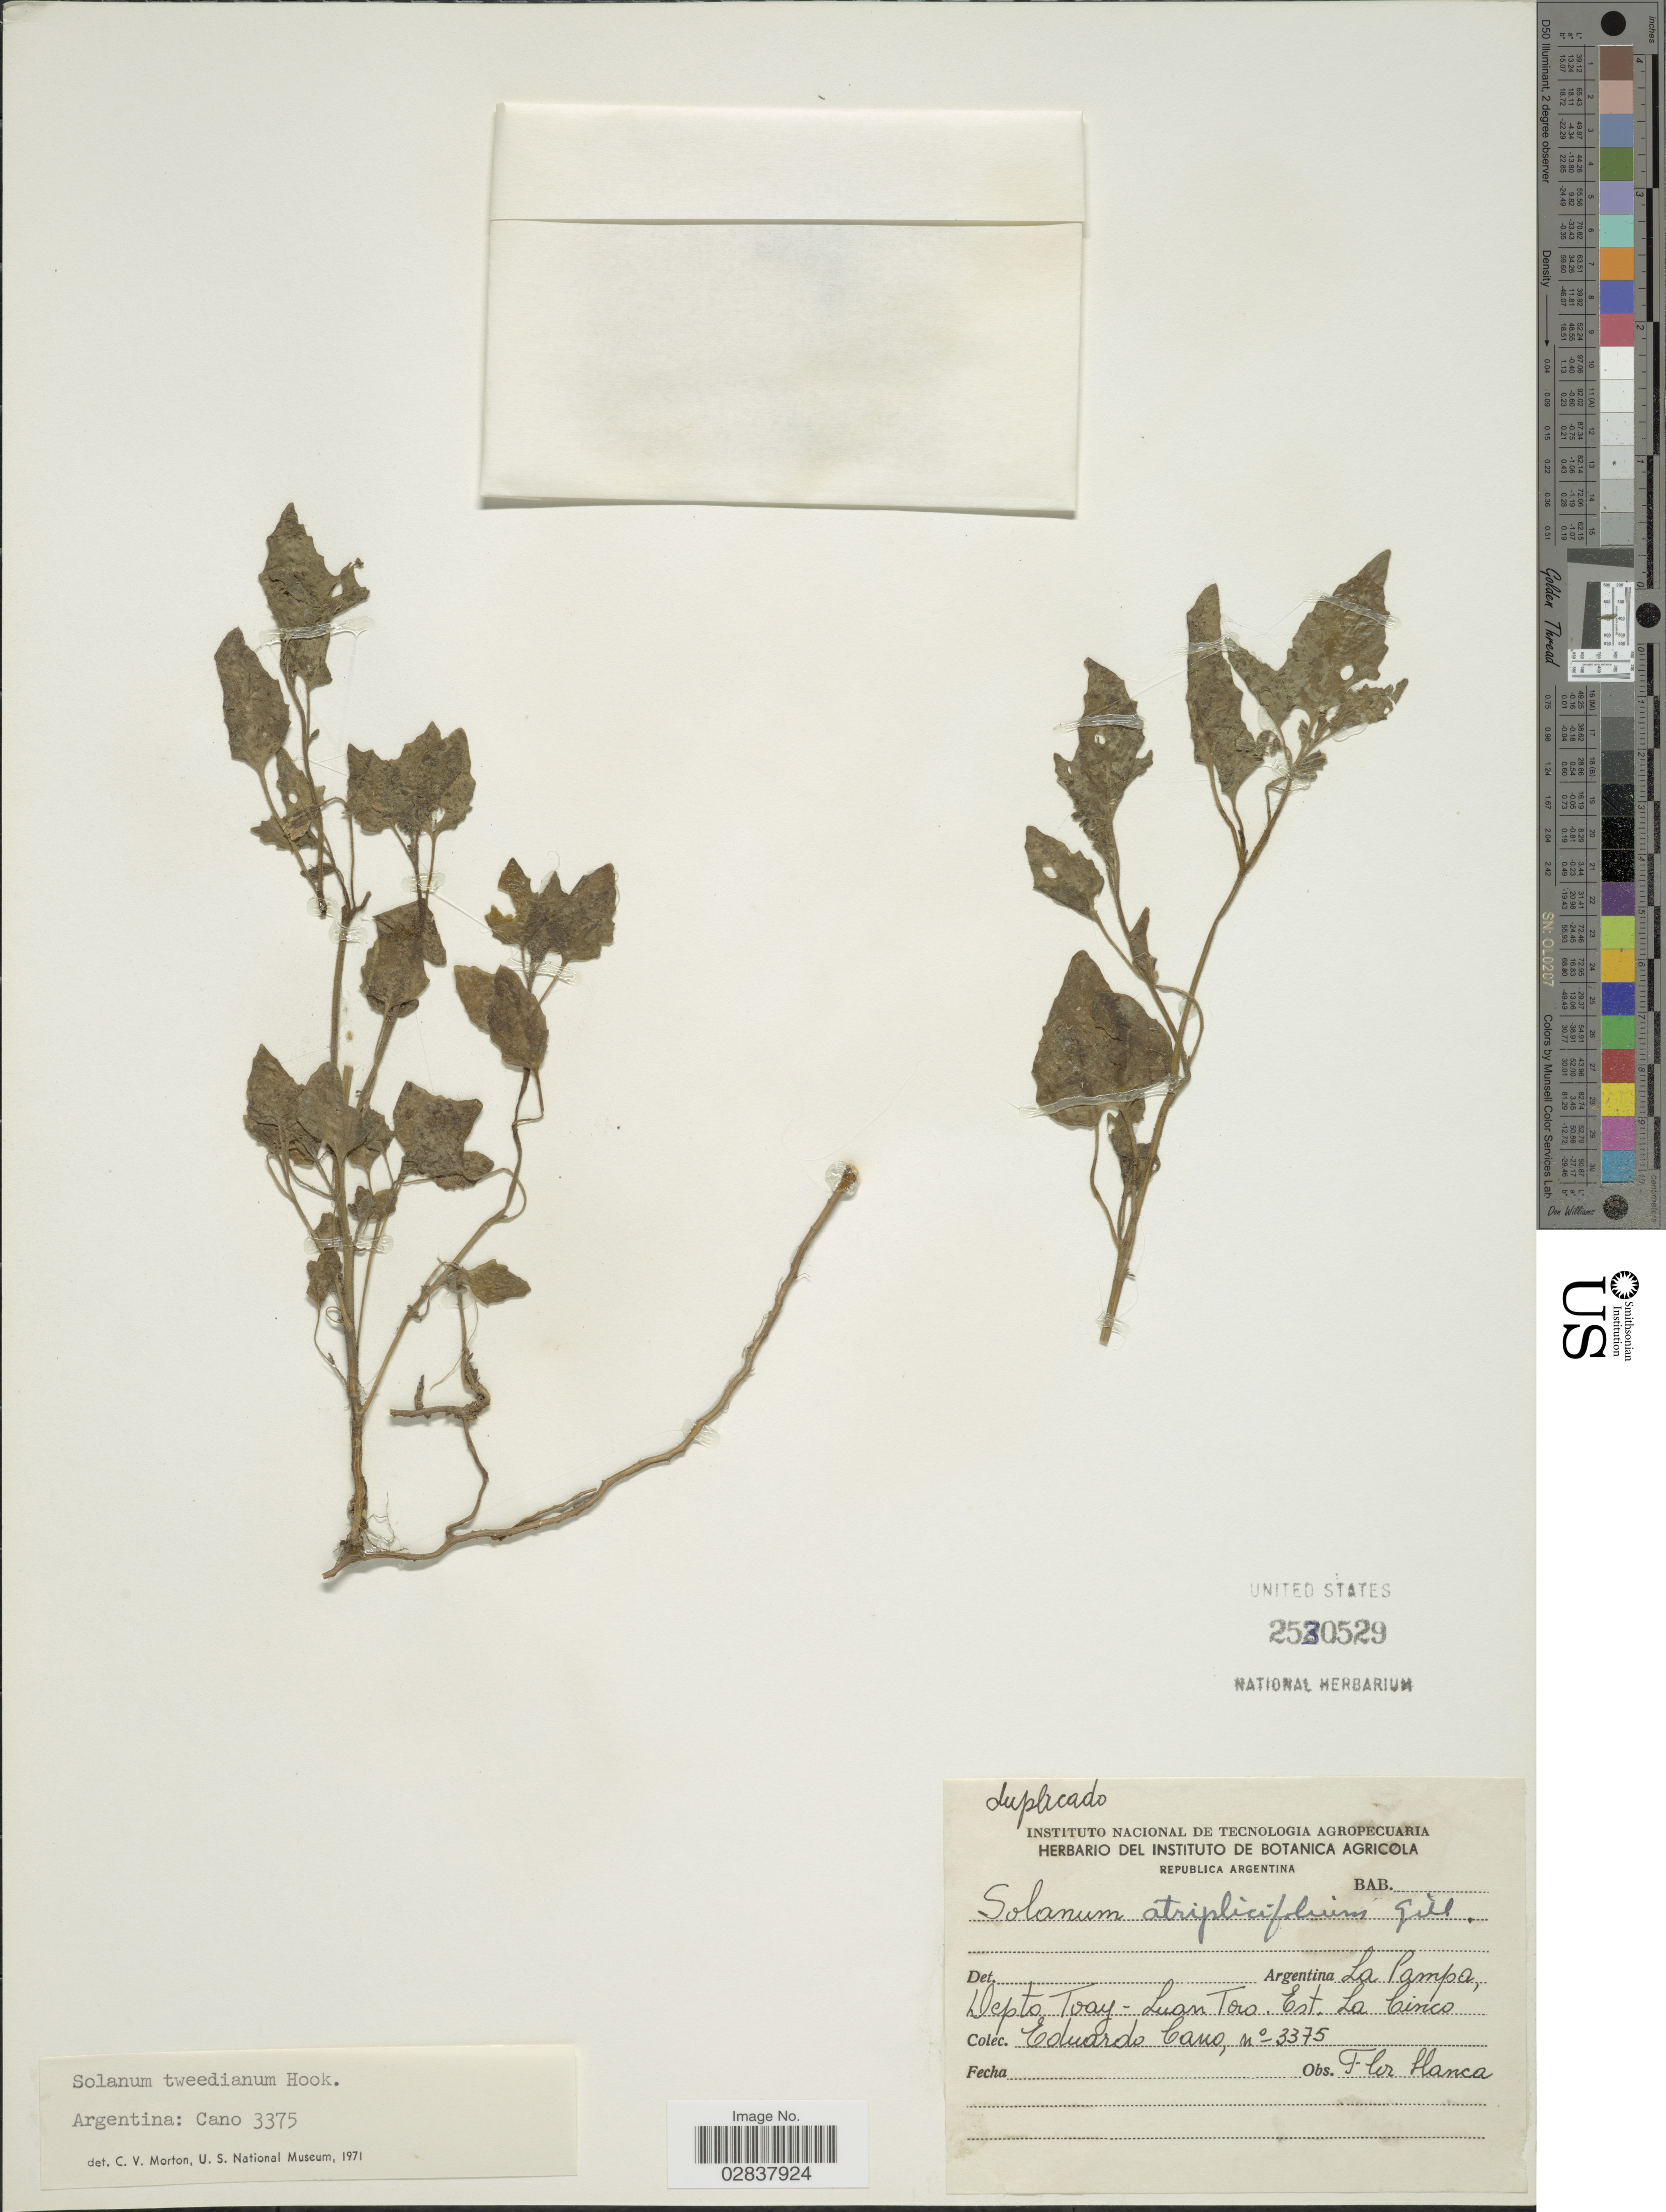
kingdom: Plantae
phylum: Tracheophyta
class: Magnoliopsida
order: Solanales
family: Solanaceae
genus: Solanum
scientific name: Solanum tweedianum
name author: Hook.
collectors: E. Cano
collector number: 3375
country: Argentina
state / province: La Pampa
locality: Depto. Toay-Luan Toro, Est. La Cinco.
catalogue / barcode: US 2530529